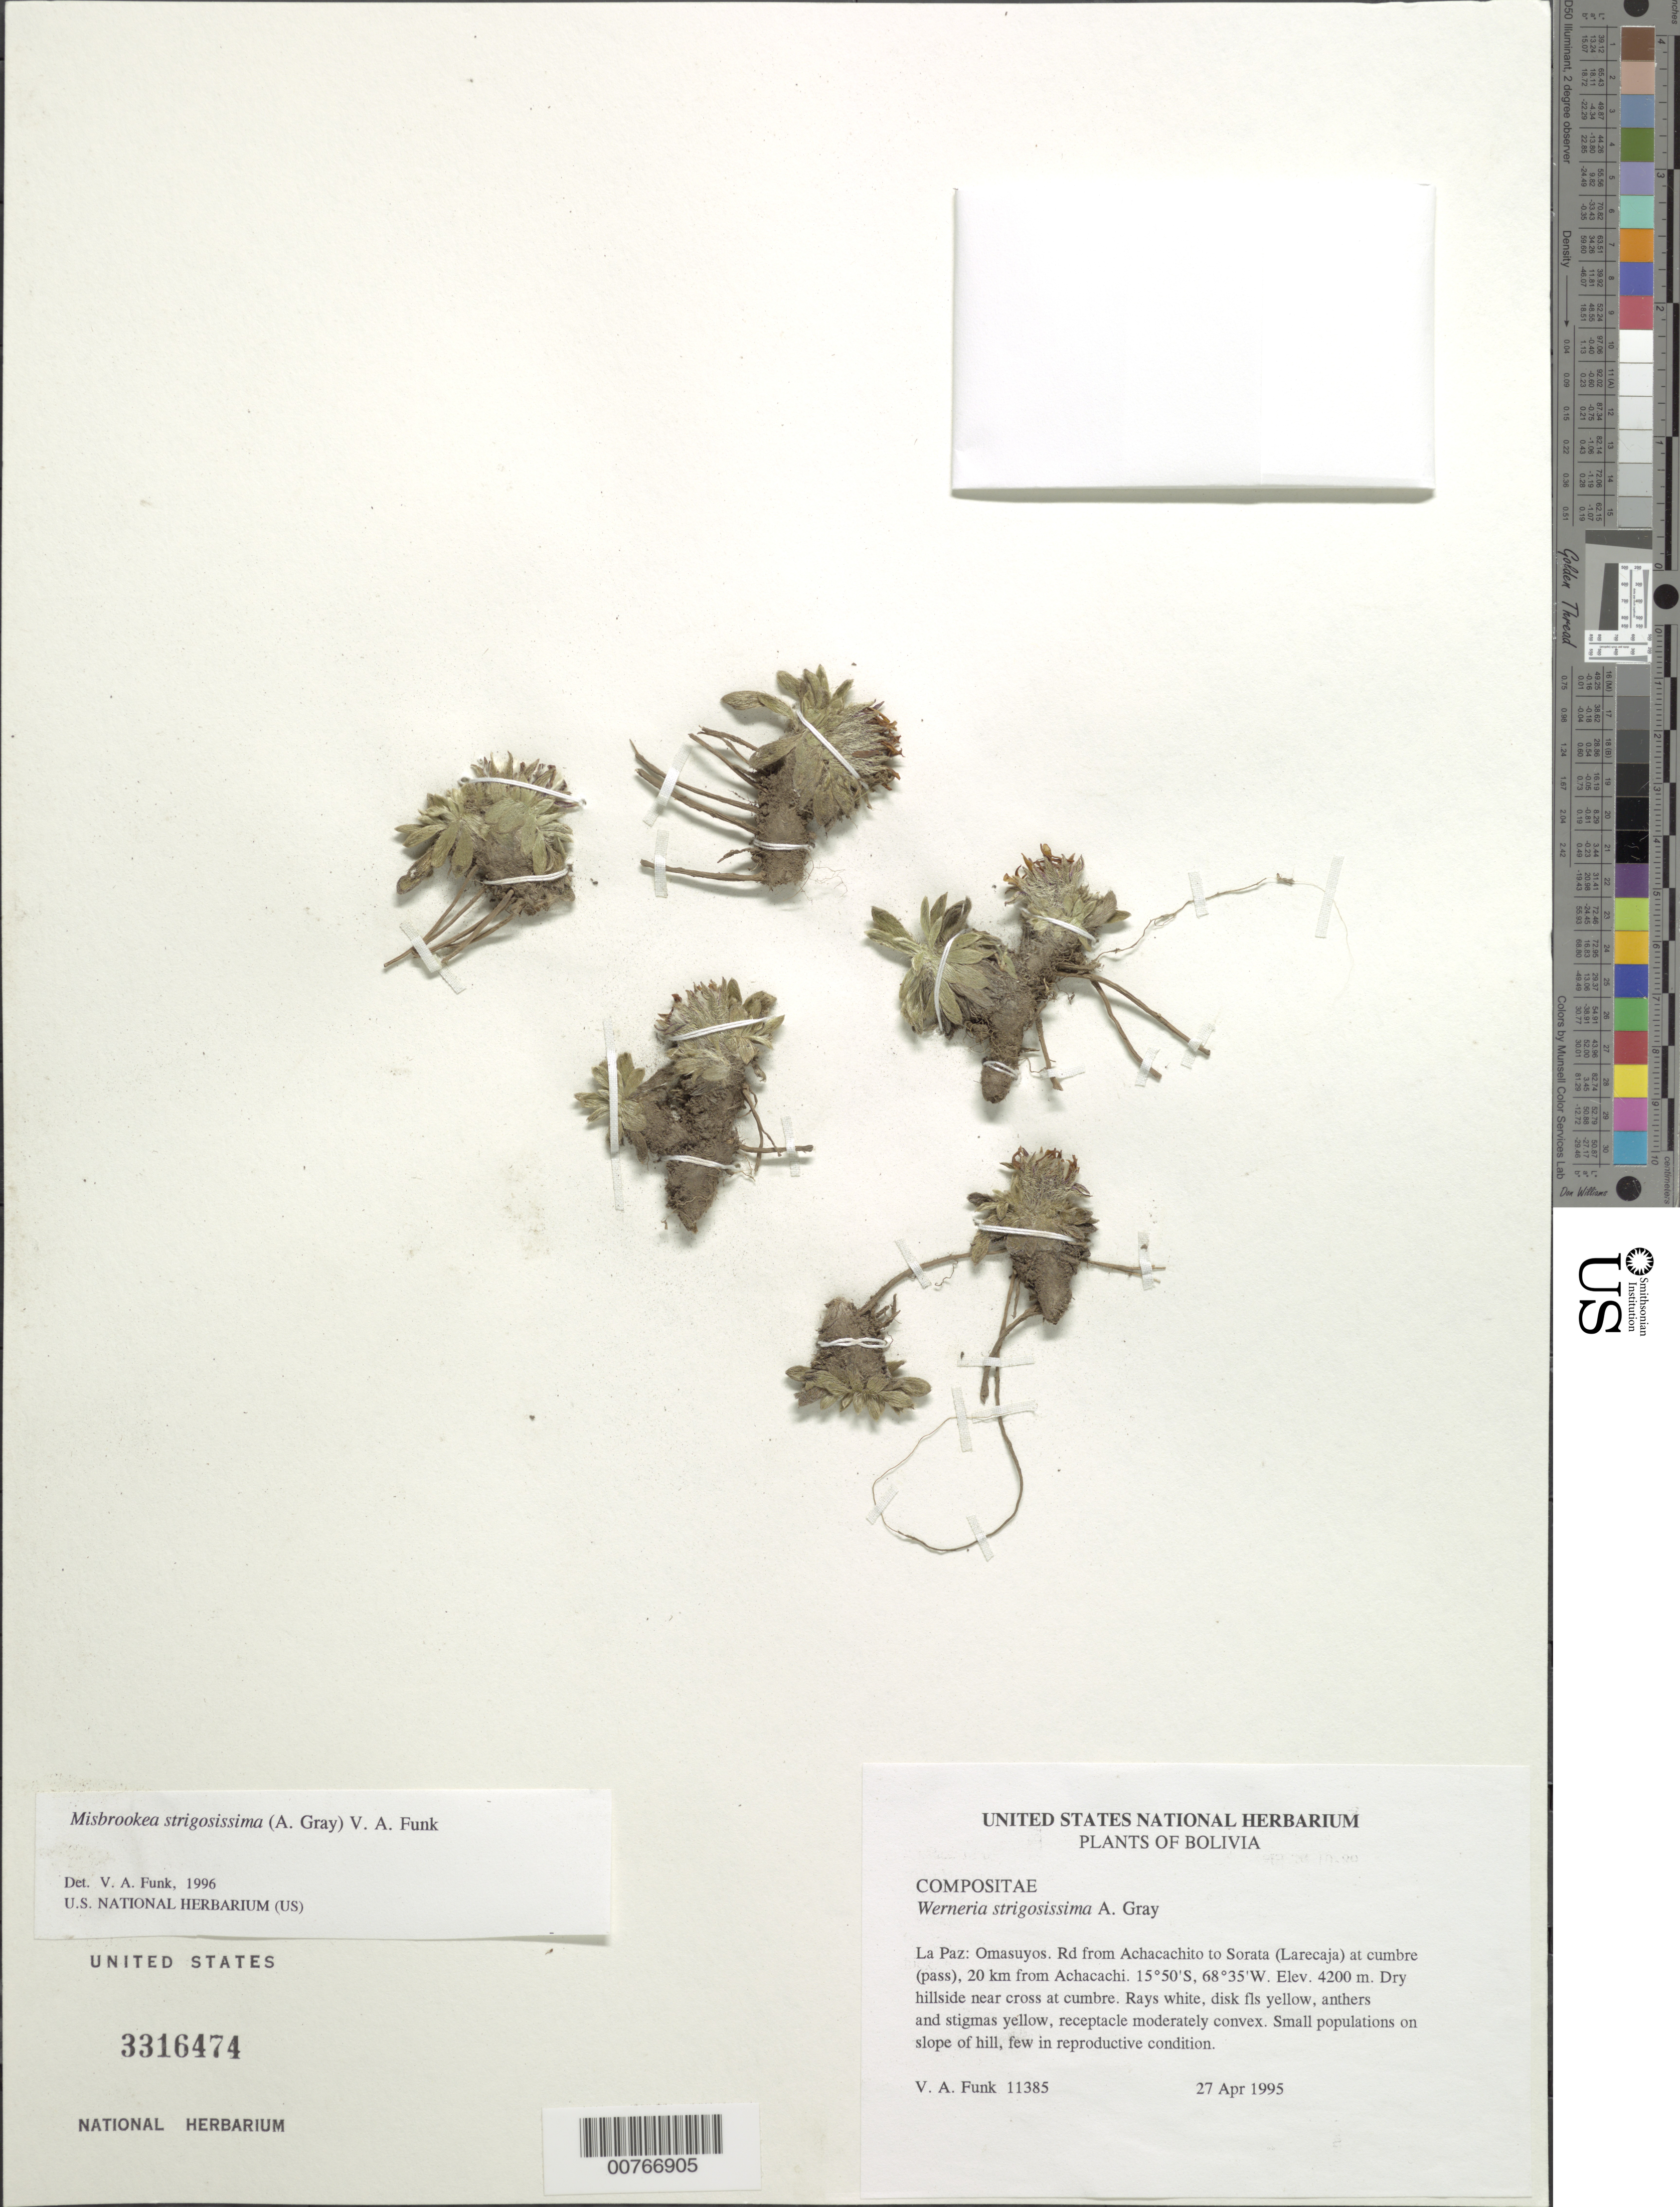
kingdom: Plantae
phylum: Tracheophyta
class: Magnoliopsida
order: Asterales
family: Asteraceae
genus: Misbrookea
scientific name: Misbrookea strigosissima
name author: (A. Gray) V.A. Funk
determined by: Funk, Vicki A., (BOT), Smithsonian Institution - National Museum of Natural History (UNITED STATES)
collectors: V. Funk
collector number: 11385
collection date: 1995-04-27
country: Bolivia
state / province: La Paz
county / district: Omasuyos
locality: Achacachito to Sorata (Larecaja) at cumbre (pass), 20 km from Achacachi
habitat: Dry hillside near cross at cumbre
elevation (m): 4200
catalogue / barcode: US 3316474